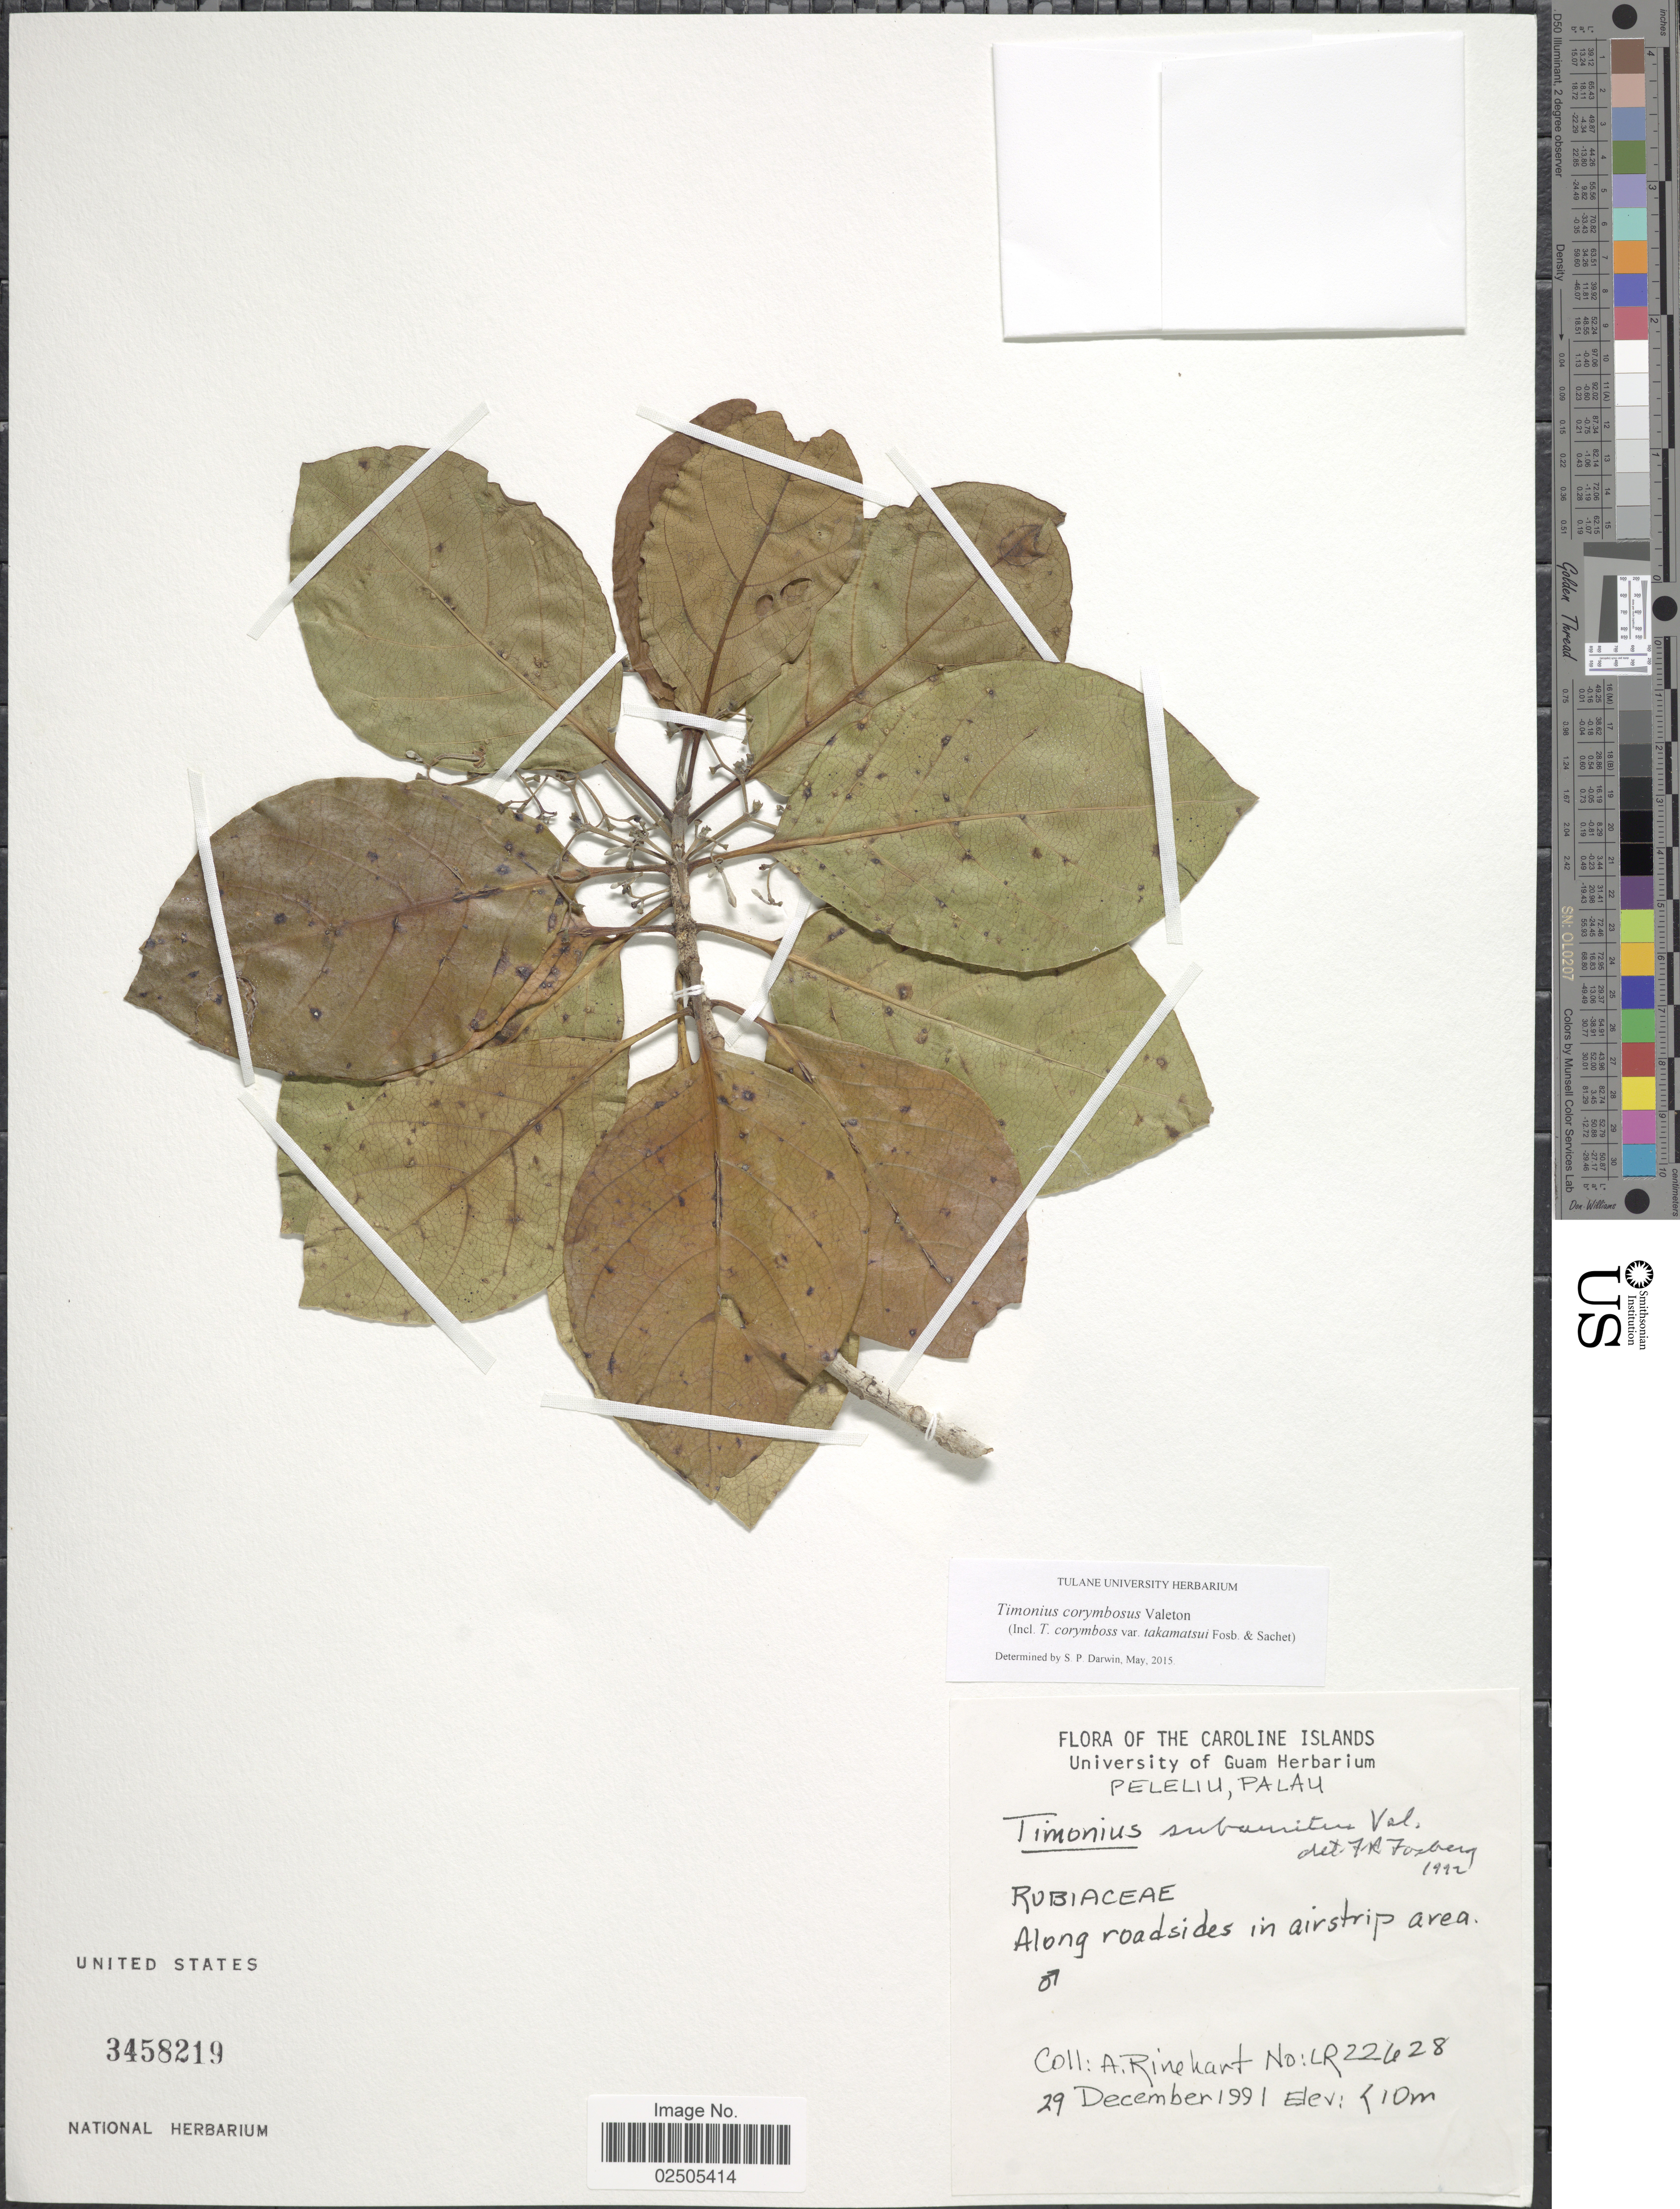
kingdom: Plantae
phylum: Tracheophyta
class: Magnoliopsida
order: Gentianales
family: Rubiaceae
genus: Timonius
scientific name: Timonius corymbosa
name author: Valeton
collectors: A. Rinehart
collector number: LR22628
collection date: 1991-12-29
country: Palau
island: Beliliou [Peleliu]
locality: Peleliu, Palau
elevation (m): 10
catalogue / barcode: US 3458219